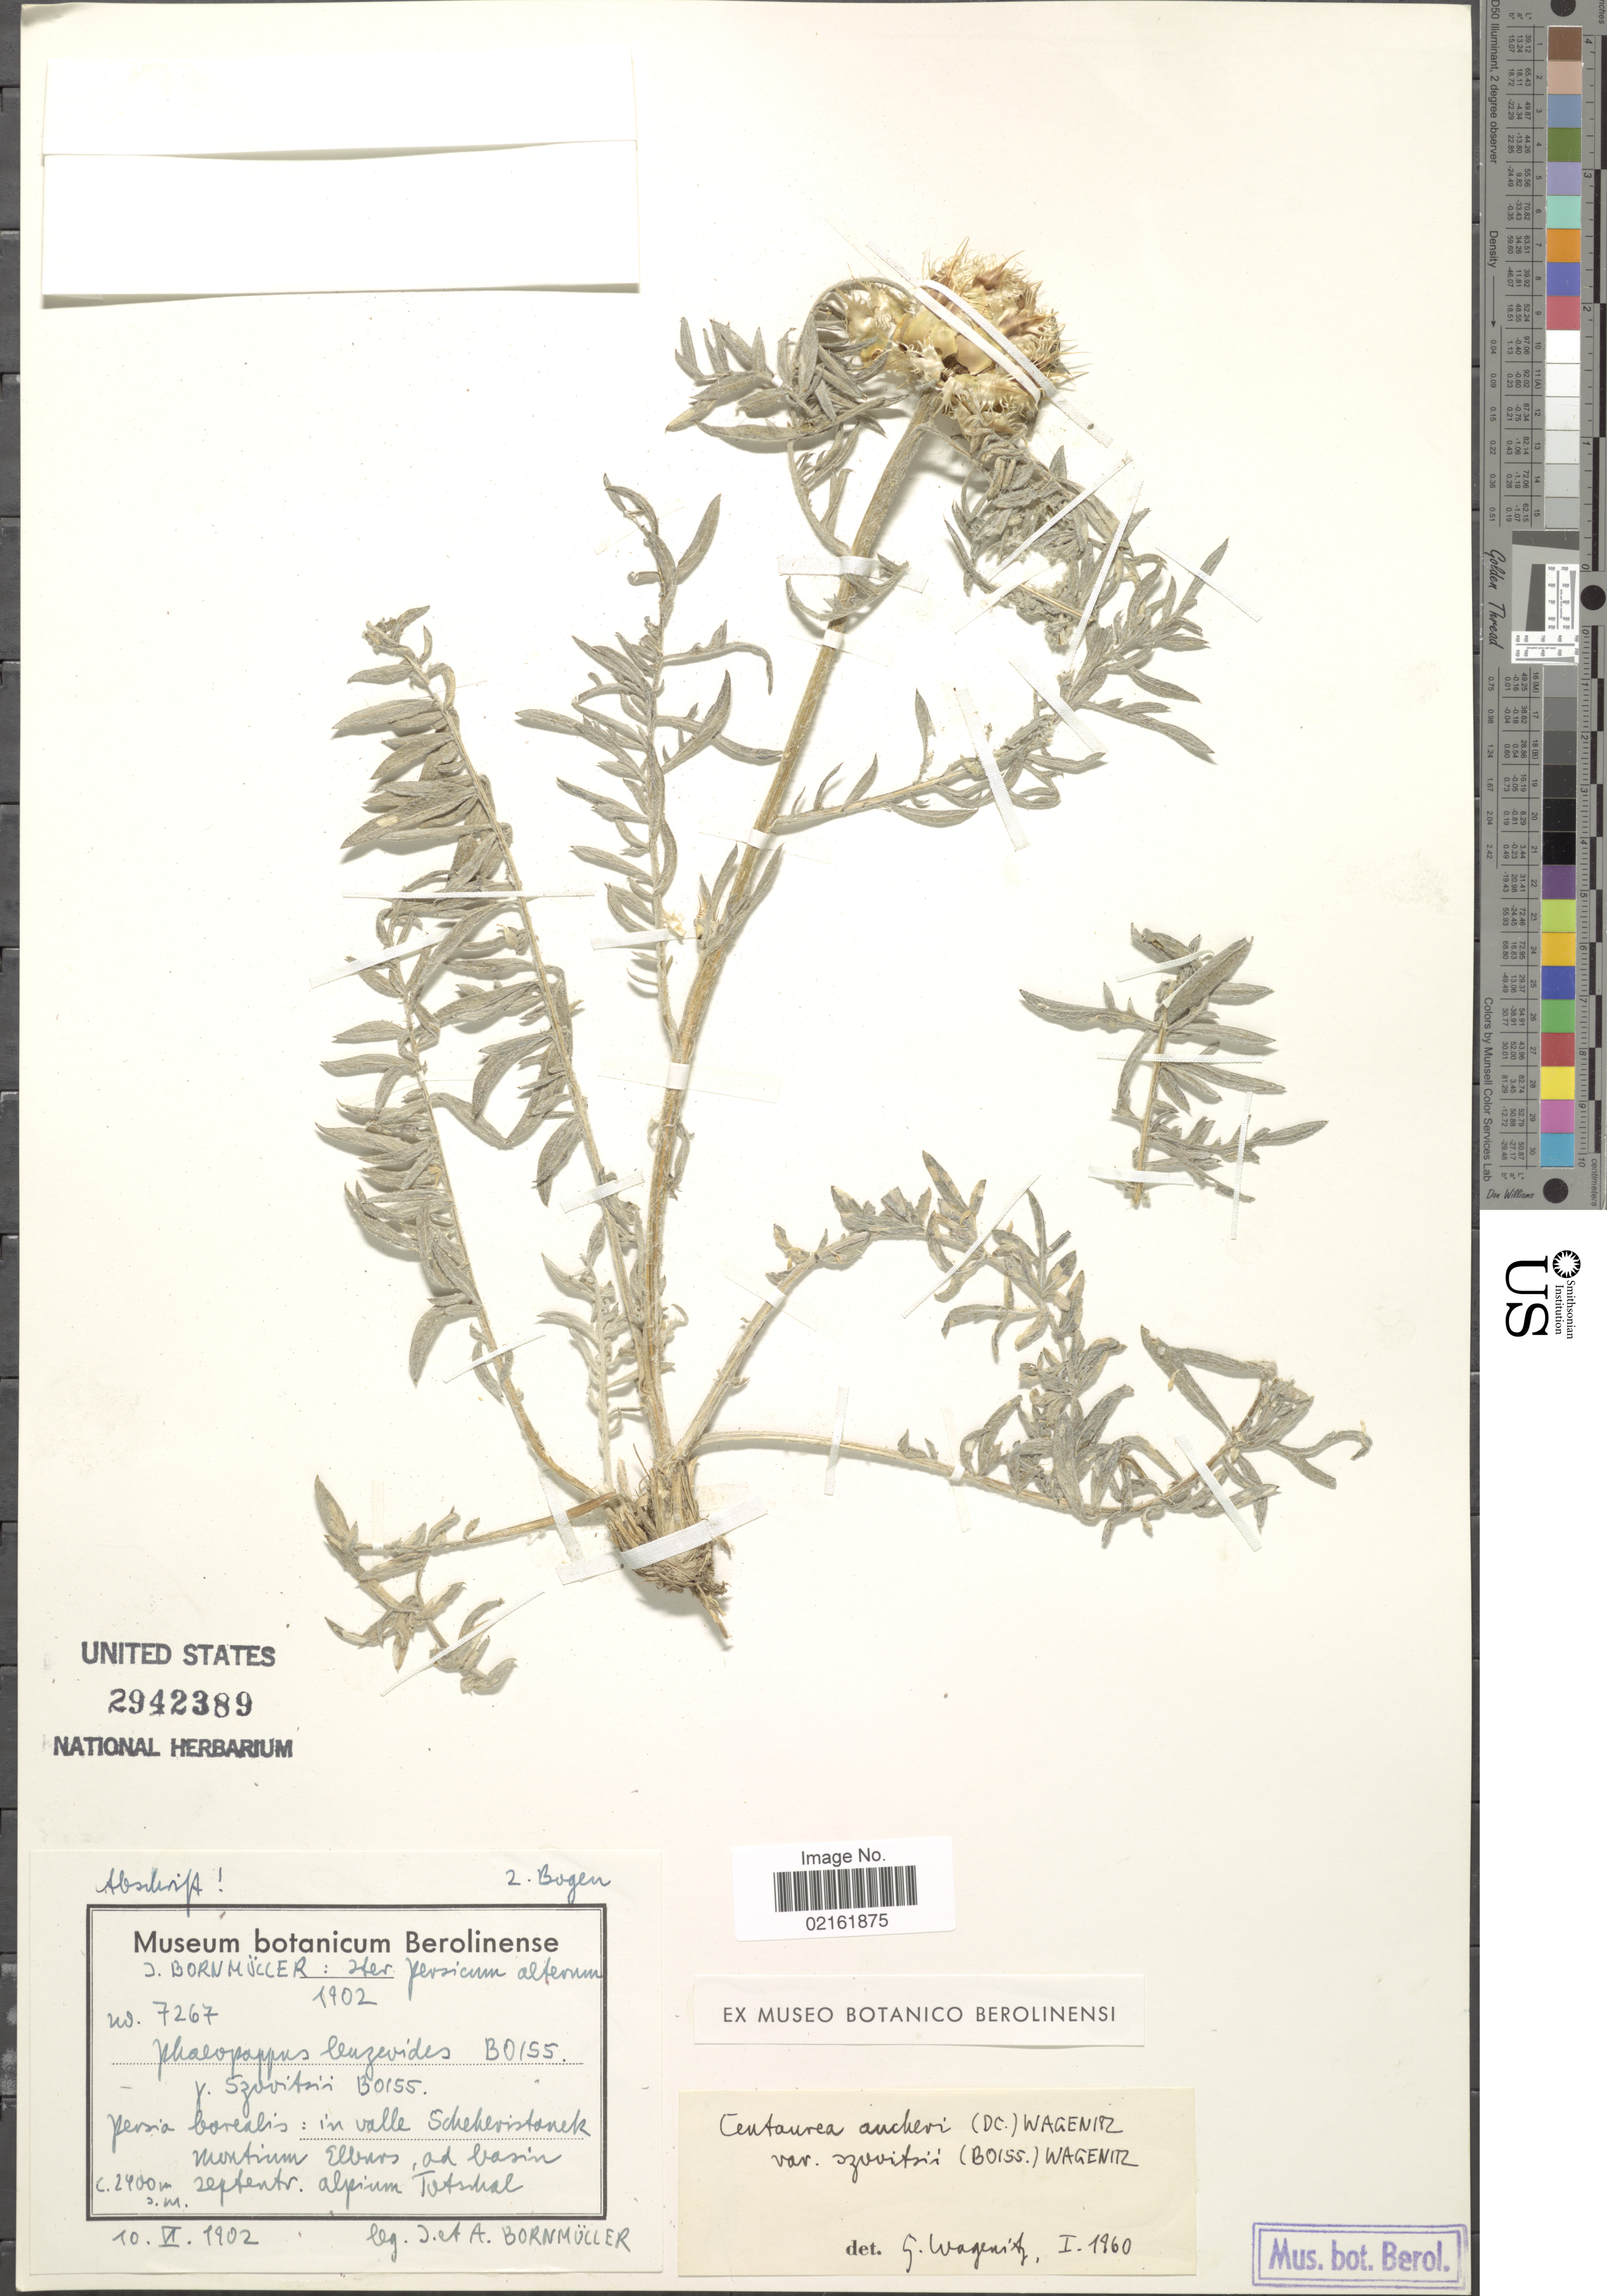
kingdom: Plantae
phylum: Tracheophyta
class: Magnoliopsida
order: Asterales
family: Asteraceae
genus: Centaurea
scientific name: Centaurea aucheri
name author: (DC.) Wagenitz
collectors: A. Bornmüller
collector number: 7267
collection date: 1902-06-10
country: Iran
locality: Persia boreals: in valle Schekeristonek, mertium Elburs, ad basin, septentr, alpum, Totshal [interpreted]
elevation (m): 2400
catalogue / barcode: US 2942389